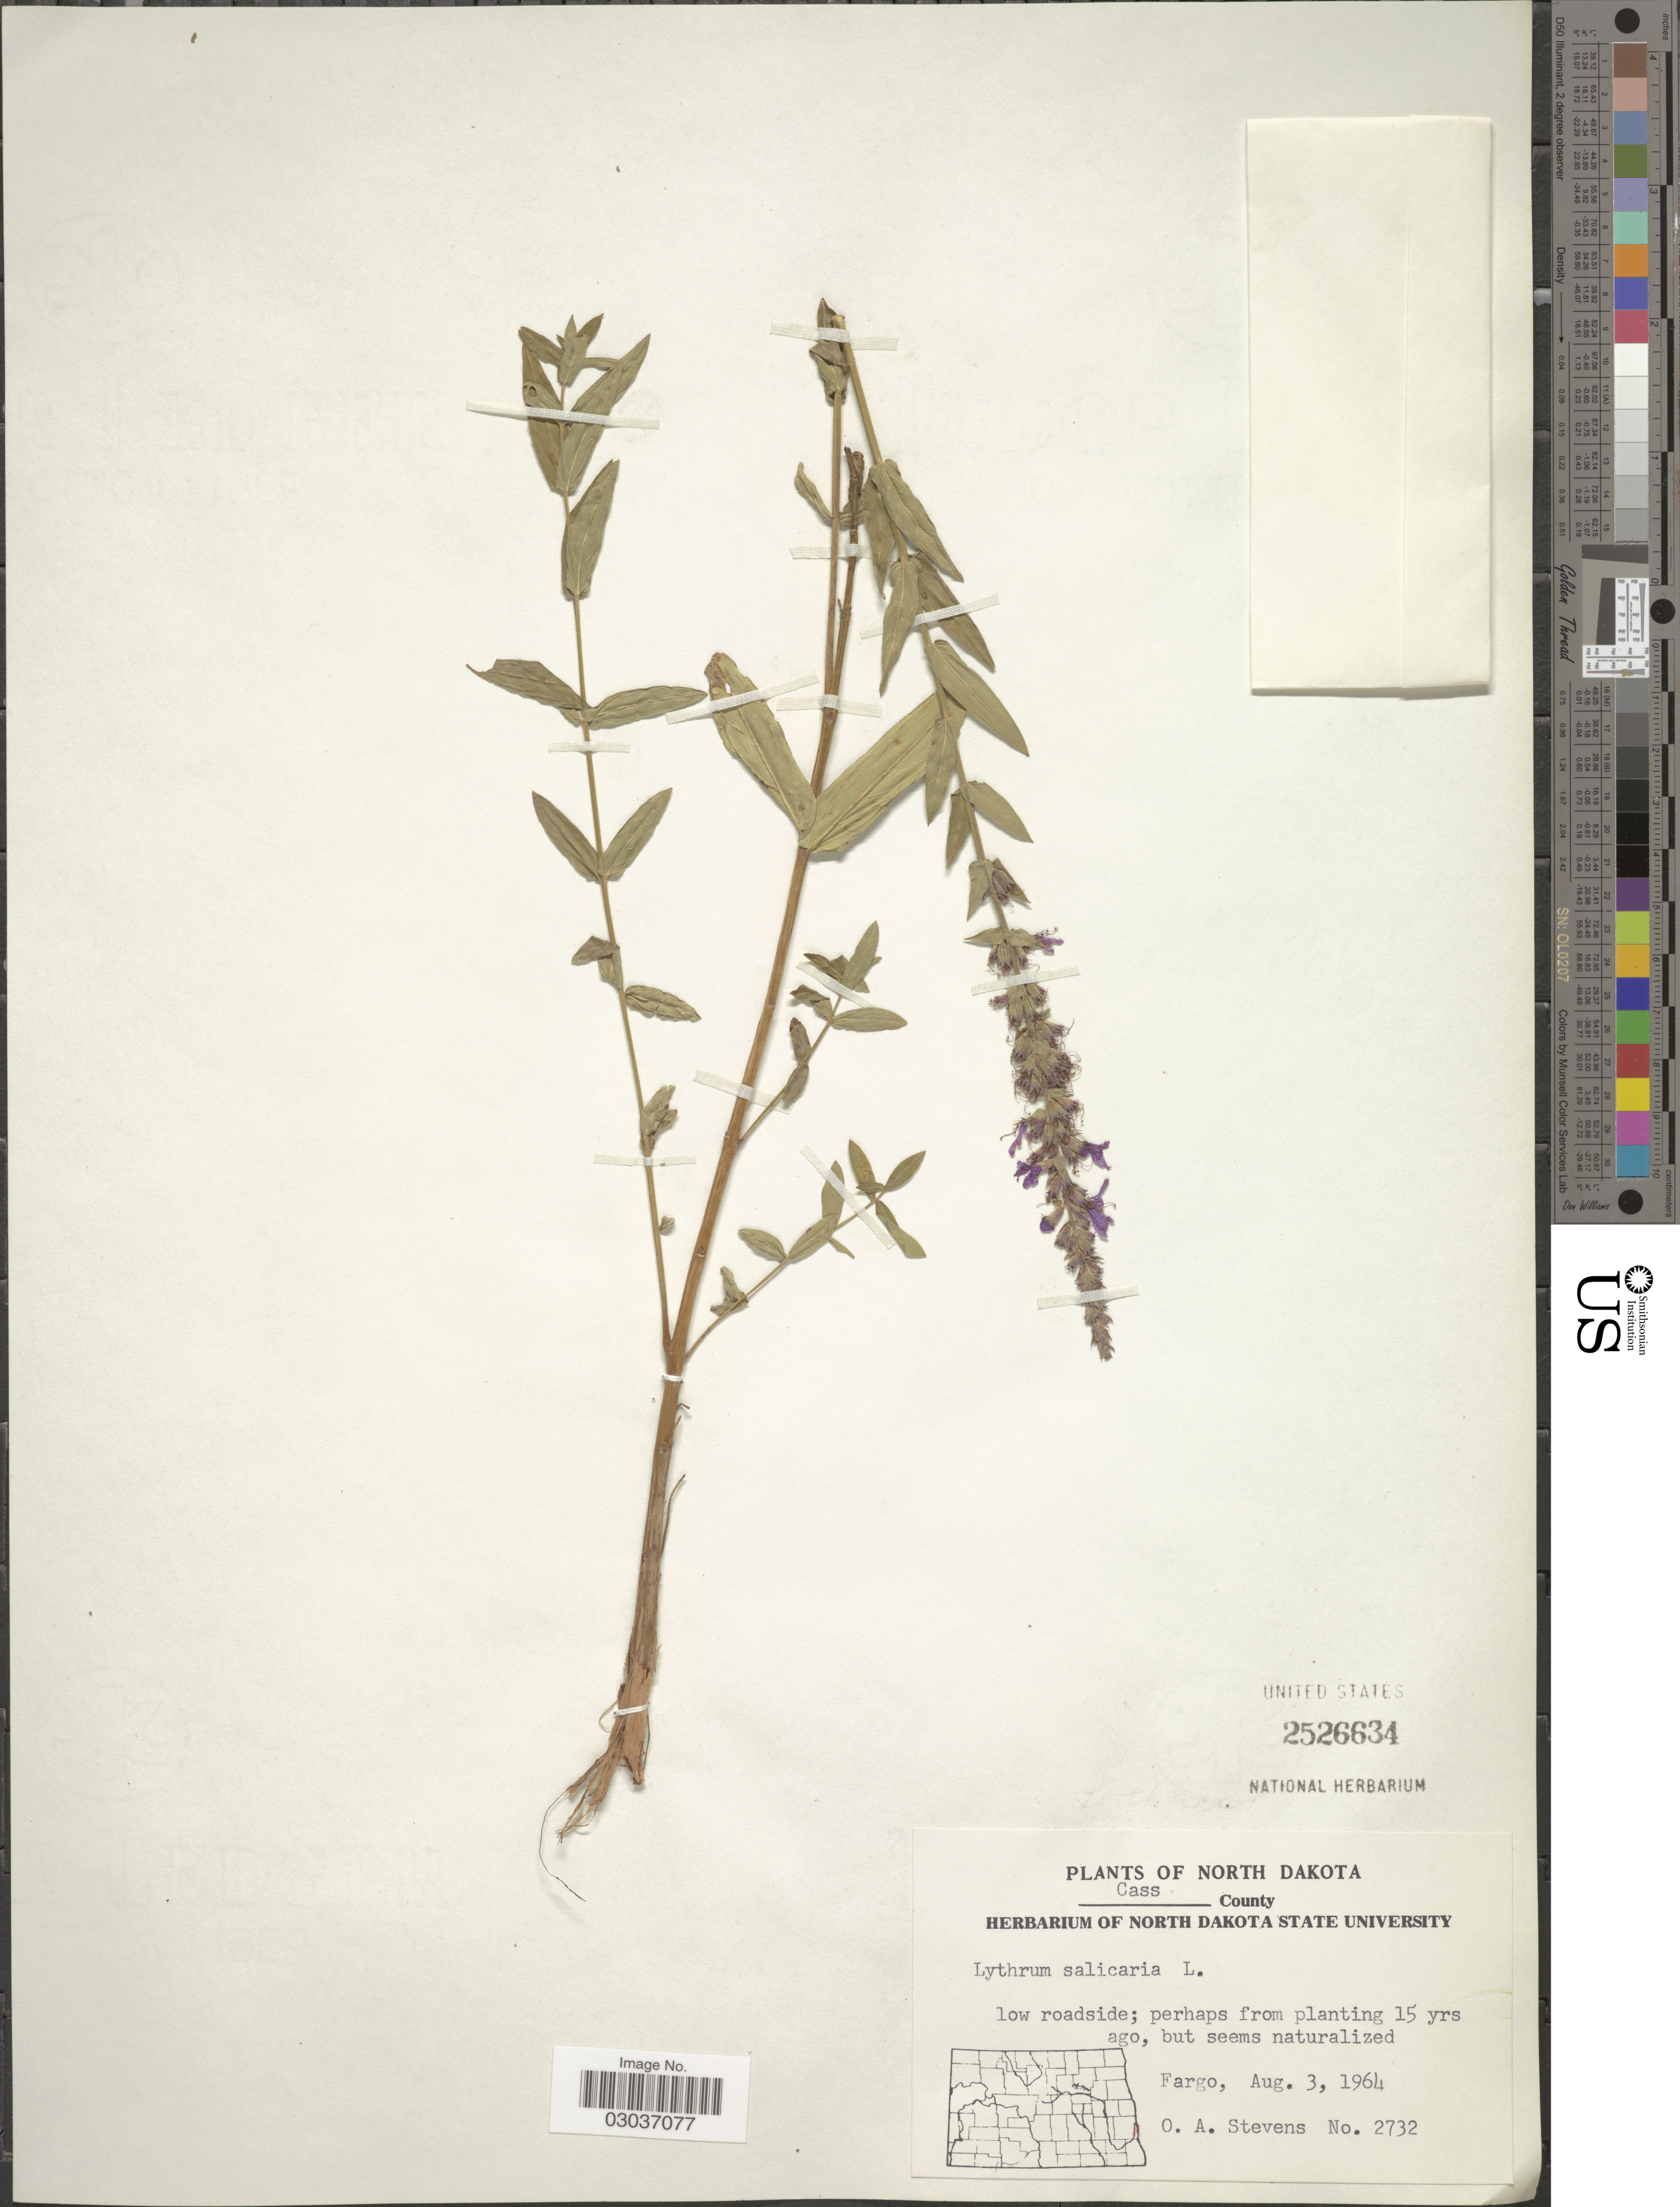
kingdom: Plantae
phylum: Tracheophyta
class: Magnoliopsida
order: Myrtales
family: Lythraceae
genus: Lythrum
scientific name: Lythrum salicaria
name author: L.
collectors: O. A. Stevens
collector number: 2732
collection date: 1964-08-03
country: United States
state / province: North Dakota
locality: Cass County, Fargo.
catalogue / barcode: US 2526634